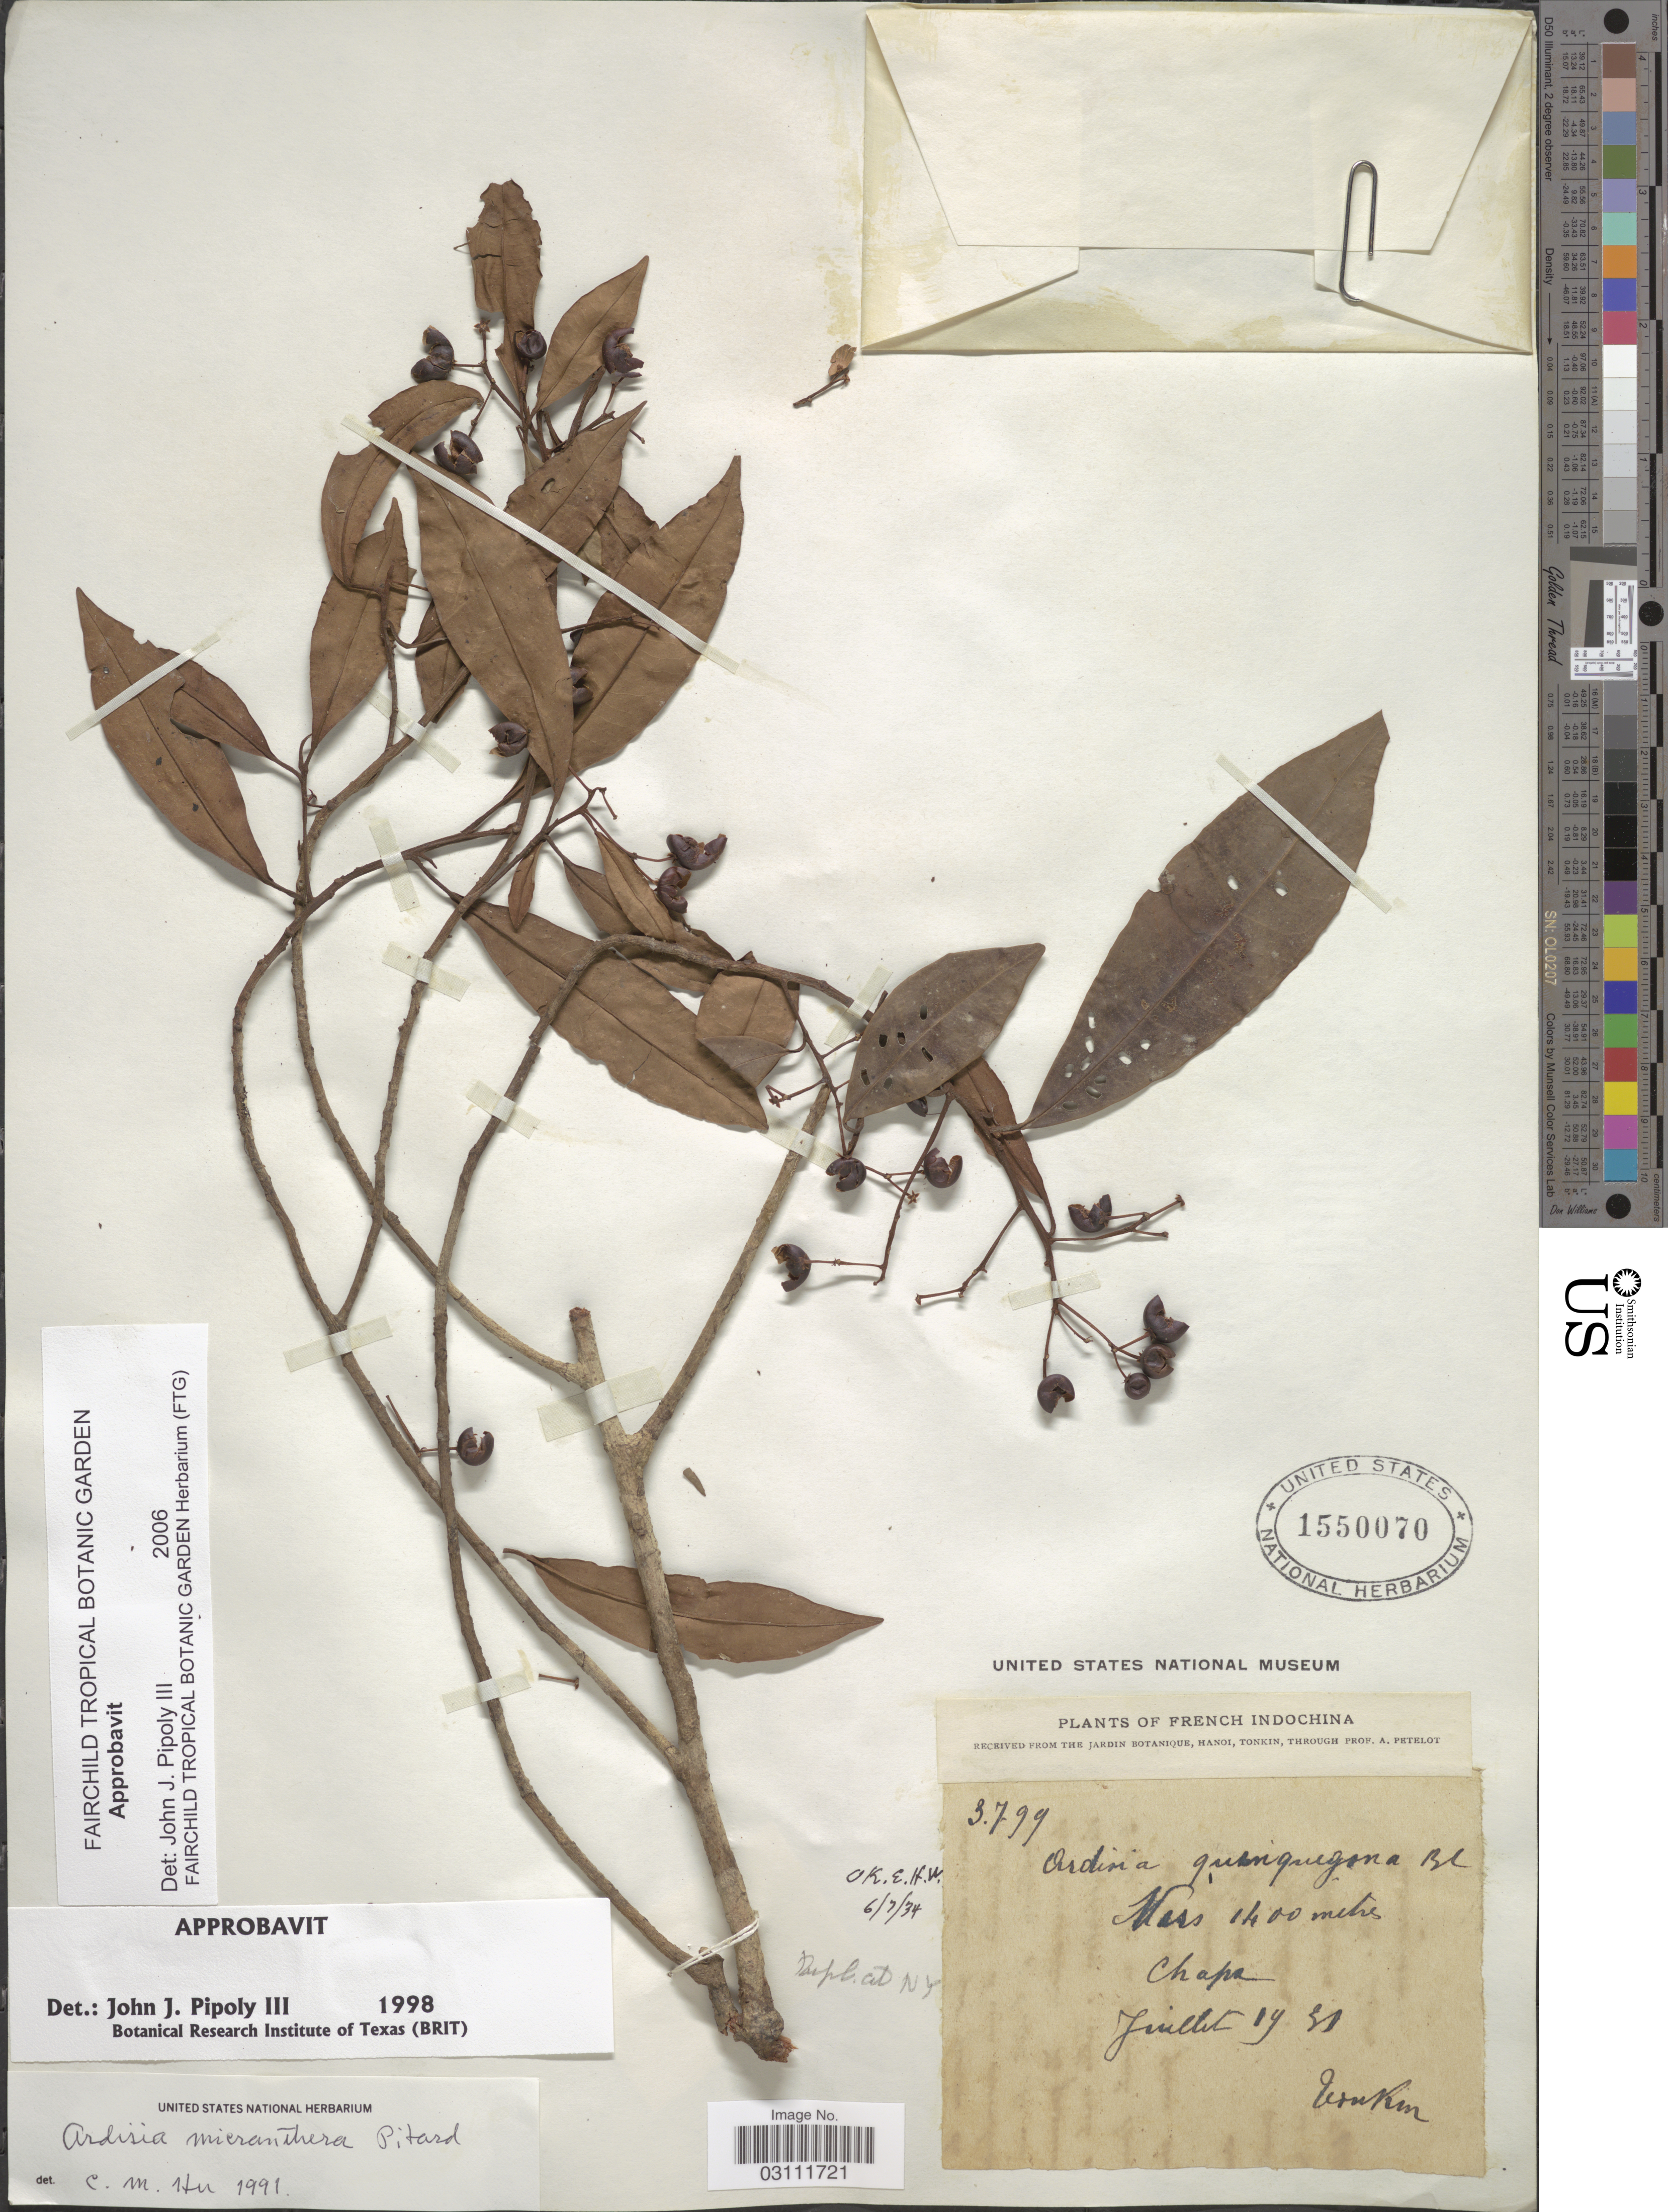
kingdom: Plantae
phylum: Tracheophyta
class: Magnoliopsida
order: Ericales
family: Primulaceae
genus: Ardisia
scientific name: Ardisia micranthera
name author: Pit.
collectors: A. Petelot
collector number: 3799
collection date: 1931-07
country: Vietnam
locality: French Indochina, Chapa.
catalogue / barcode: US 1550070